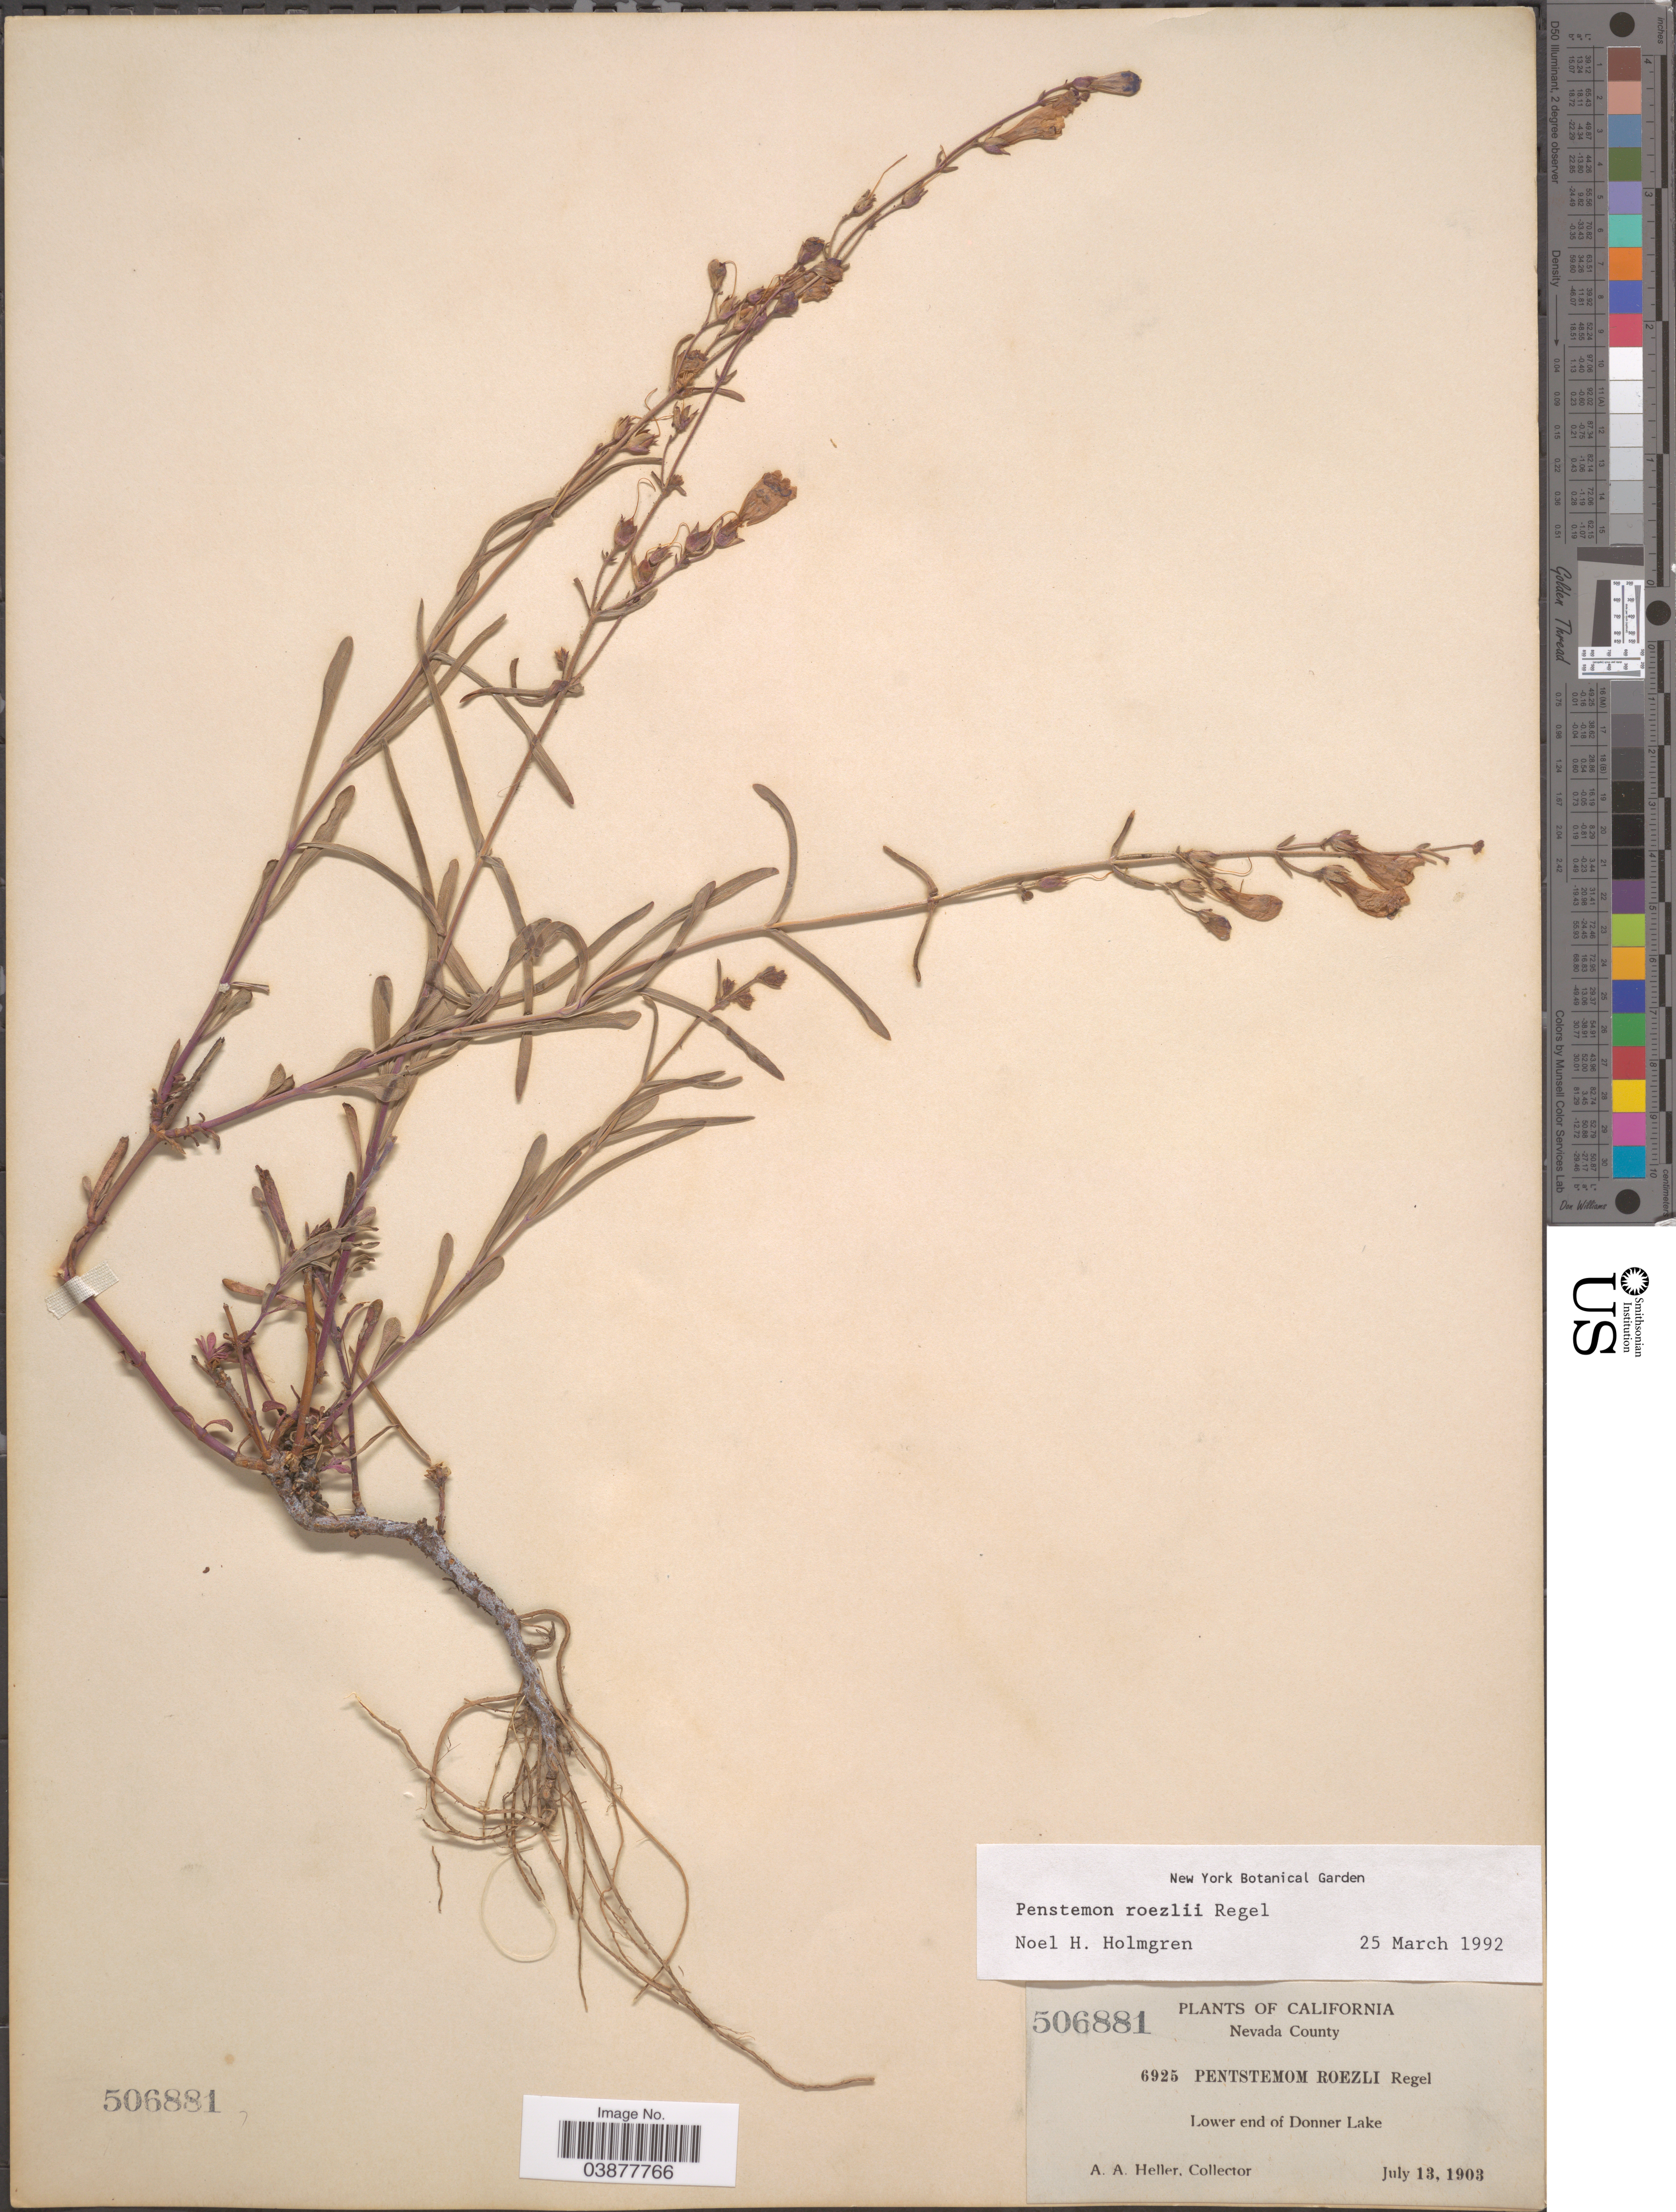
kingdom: Plantae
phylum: Tracheophyta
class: Magnoliopsida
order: Lamiales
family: Plantaginaceae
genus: Penstemon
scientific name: Penstemon roezlii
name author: Regel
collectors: A. A. Heller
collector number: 6925?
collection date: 1903-07-13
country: United States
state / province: California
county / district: Nevada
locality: Nevada County. Lower end of Donner Lake.